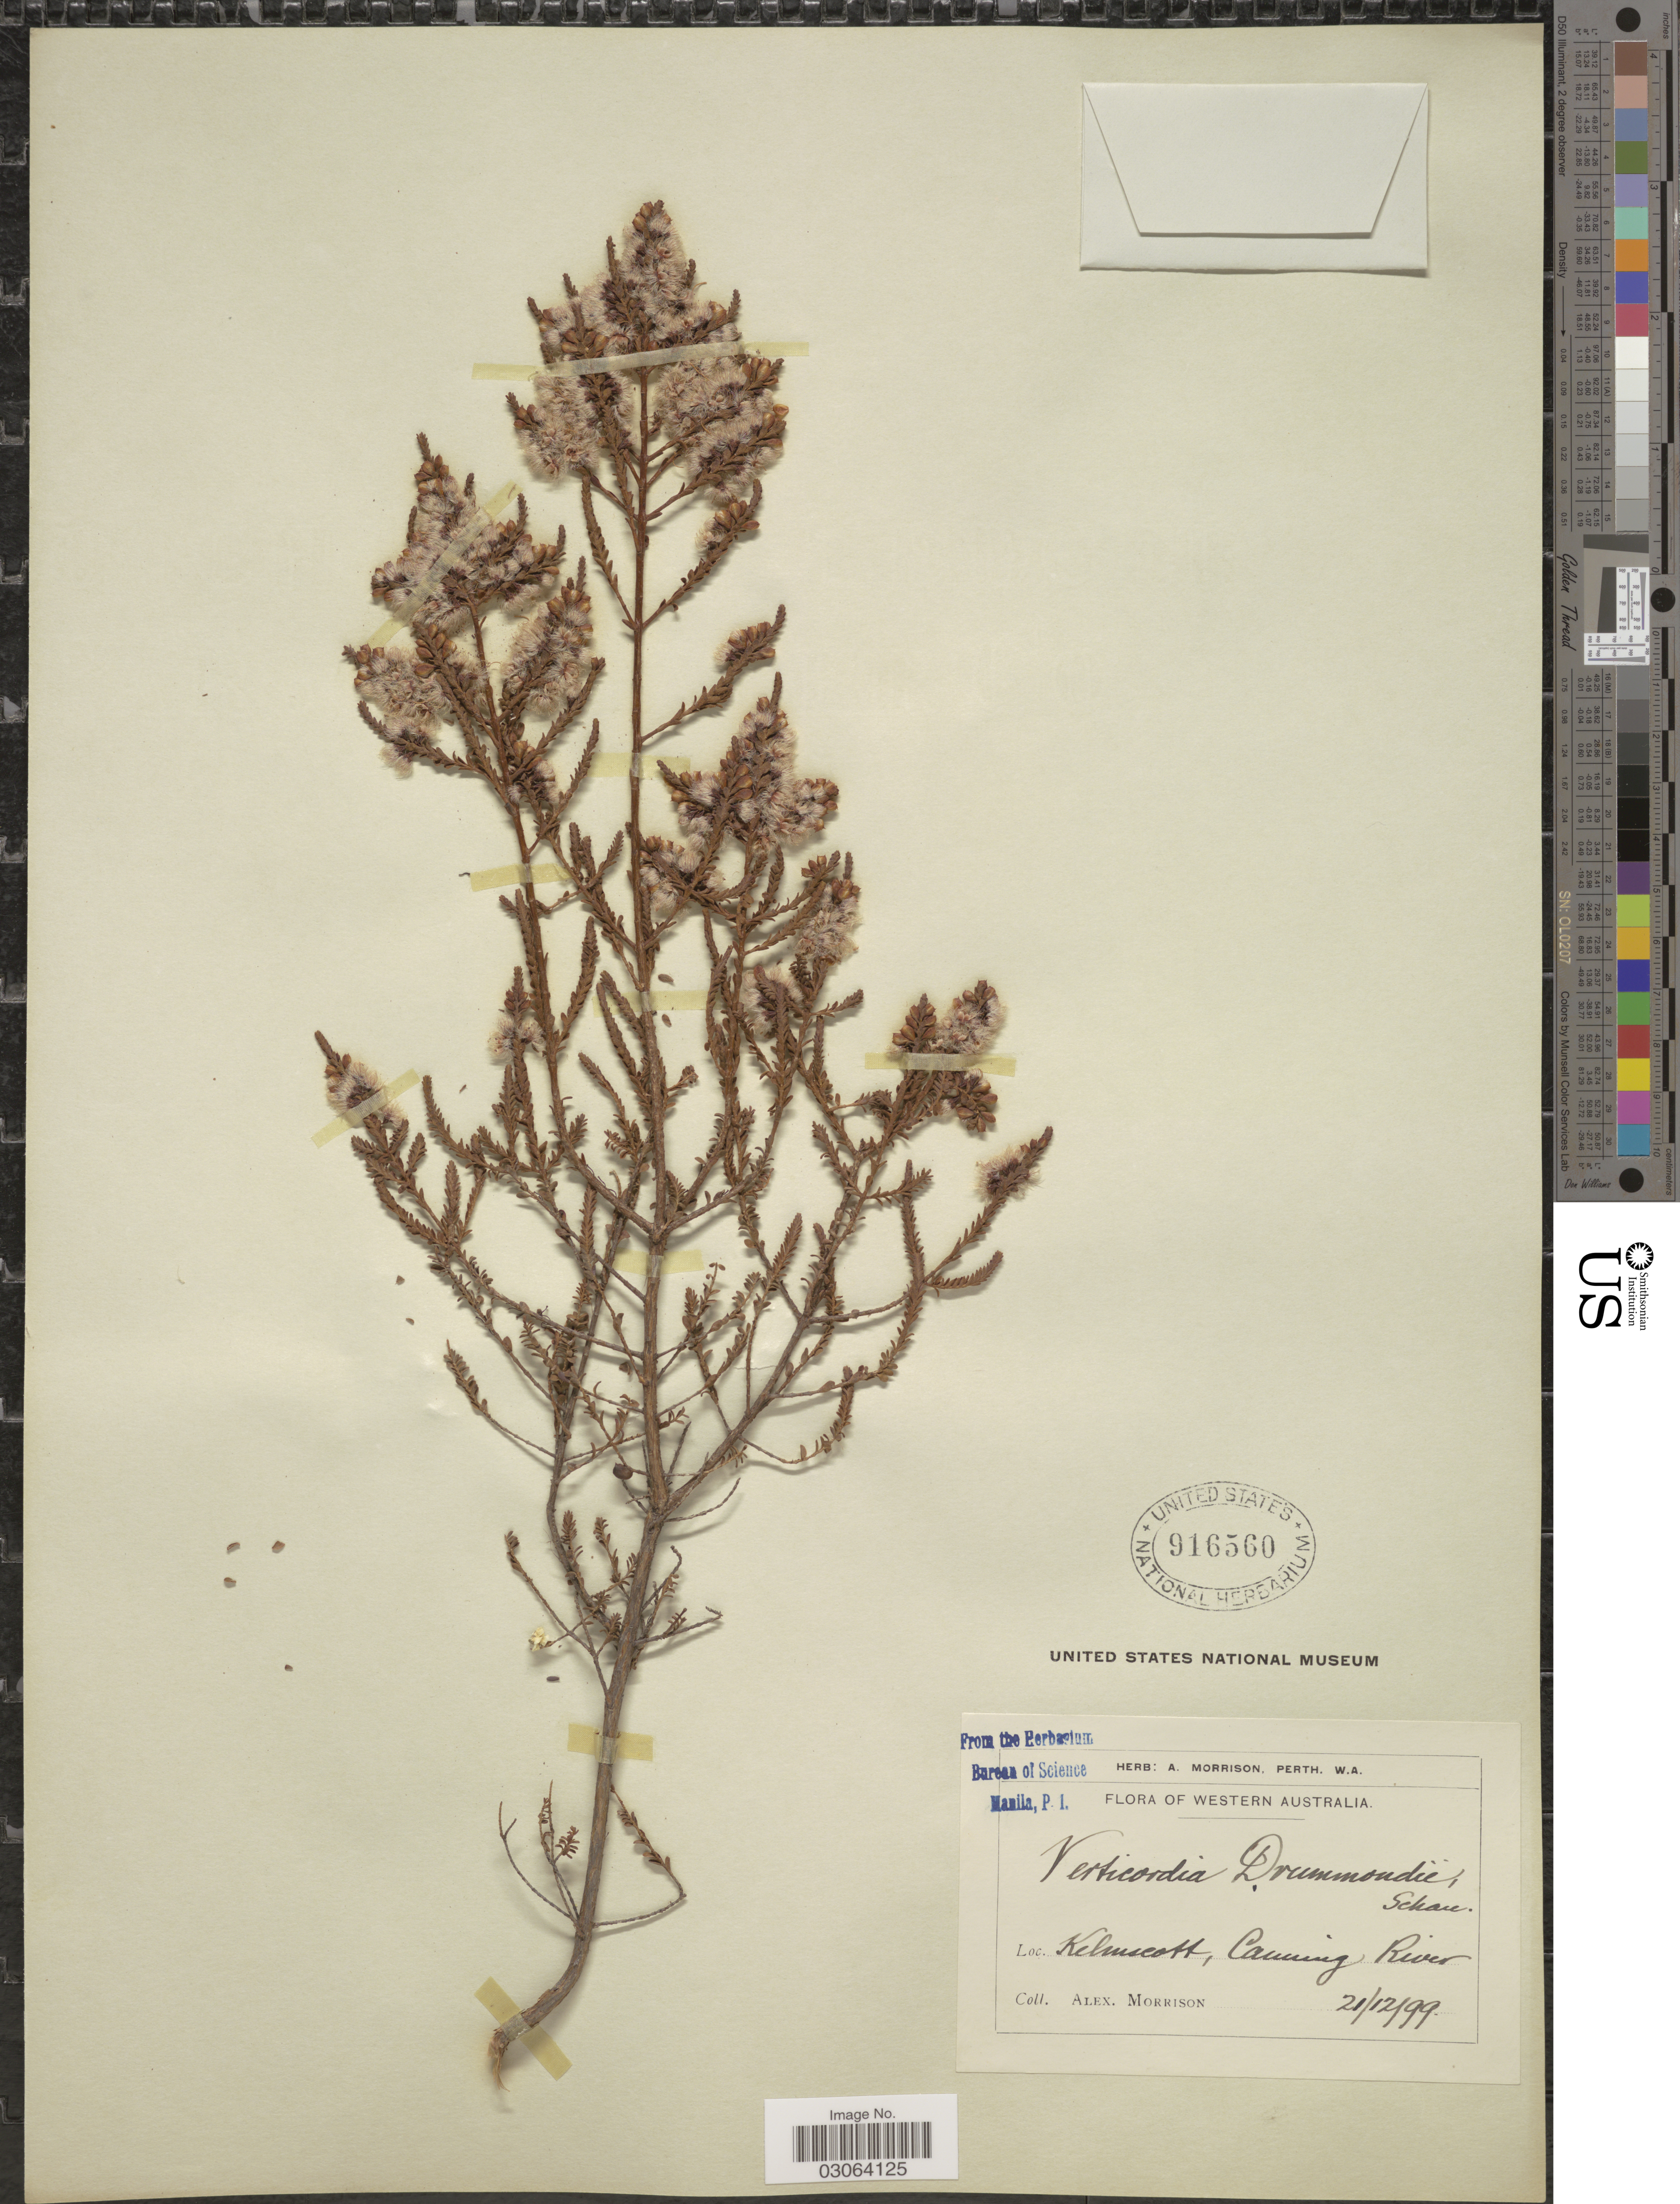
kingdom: Plantae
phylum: Tracheophyta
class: Magnoliopsida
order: Myrtales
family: Myrtaceae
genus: Verticordia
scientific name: Verticordia drummondii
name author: Schauer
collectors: A. Morrison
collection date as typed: Transcribed d/m/y: 21/12/99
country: Australia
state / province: Western Australia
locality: Kelmscott, Canning River.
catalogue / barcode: US 916560